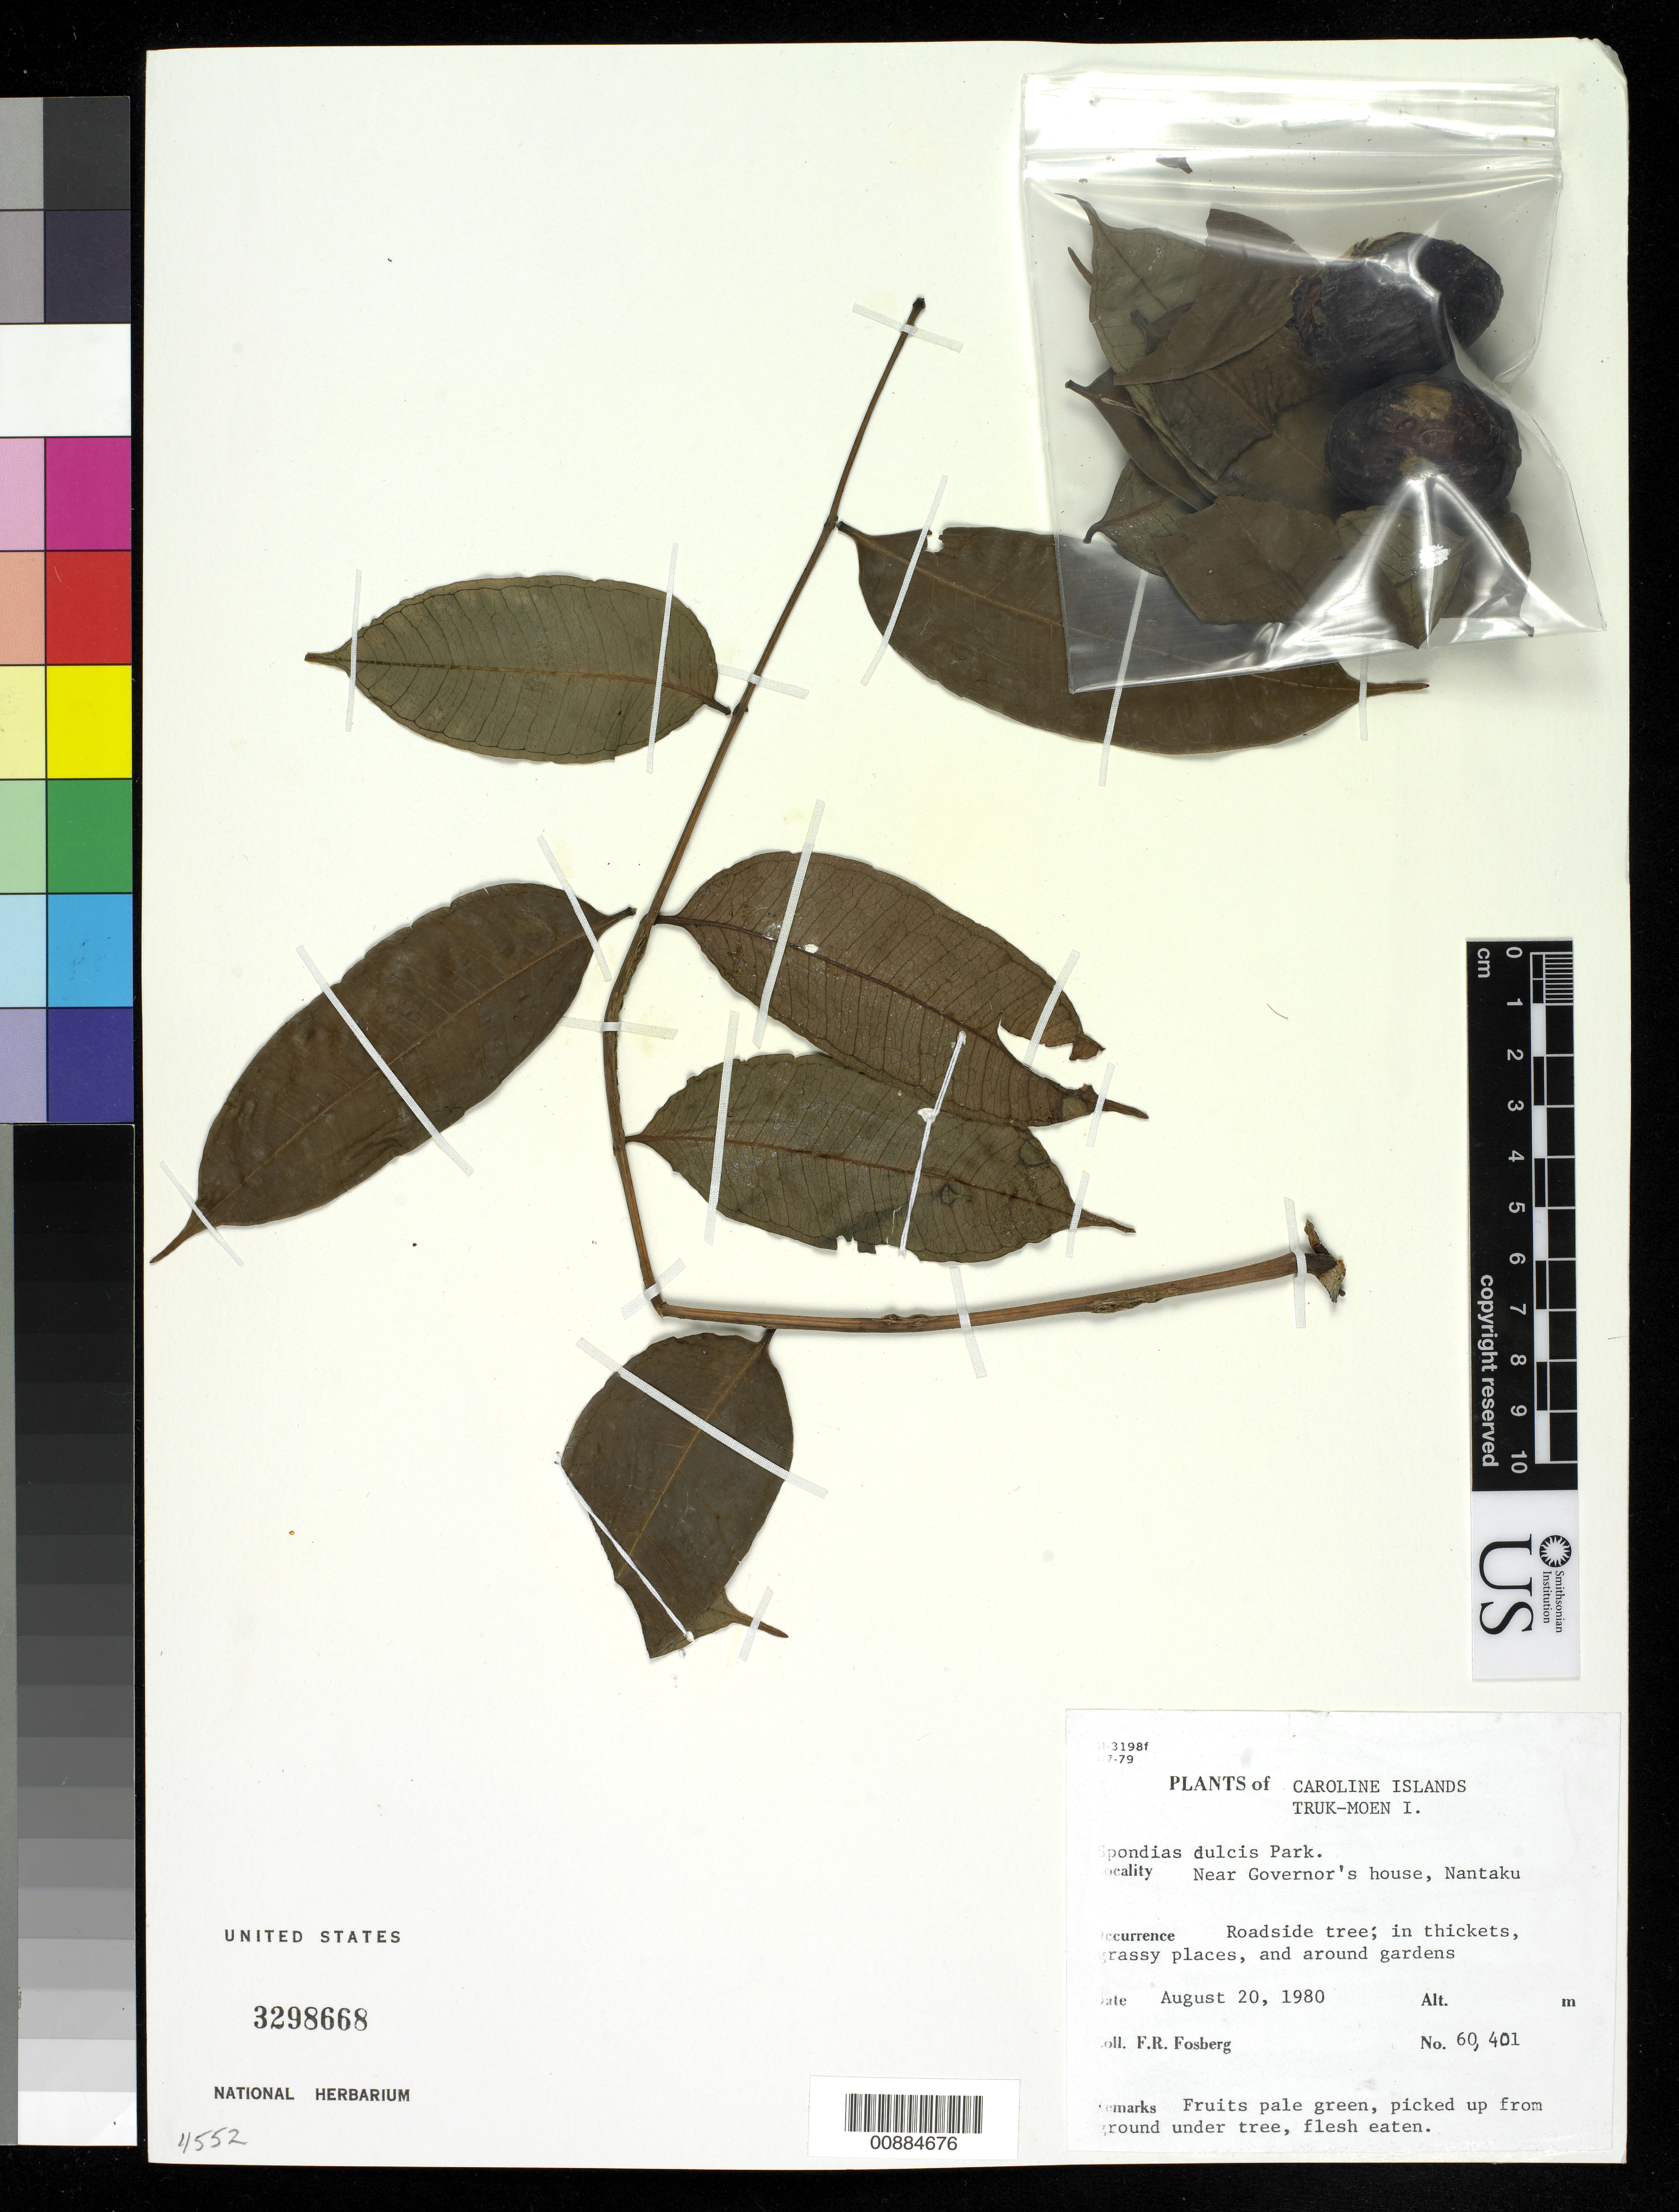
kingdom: Plantae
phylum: Tracheophyta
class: Magnoliopsida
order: Sapindales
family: Anacardiaceae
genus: Spondias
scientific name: Spondias dulcis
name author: Parkinson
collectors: F. R. Fosberg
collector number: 60401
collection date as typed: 20 Aug 1980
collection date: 1980-08-20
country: Micronesia, Federated States of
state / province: Truk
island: Moen [Wono]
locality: Caroline Islands, Truk-Moen, near Governor's house, Nantaku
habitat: roadside, in thickets, grassy places and around gardens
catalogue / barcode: US 3298668